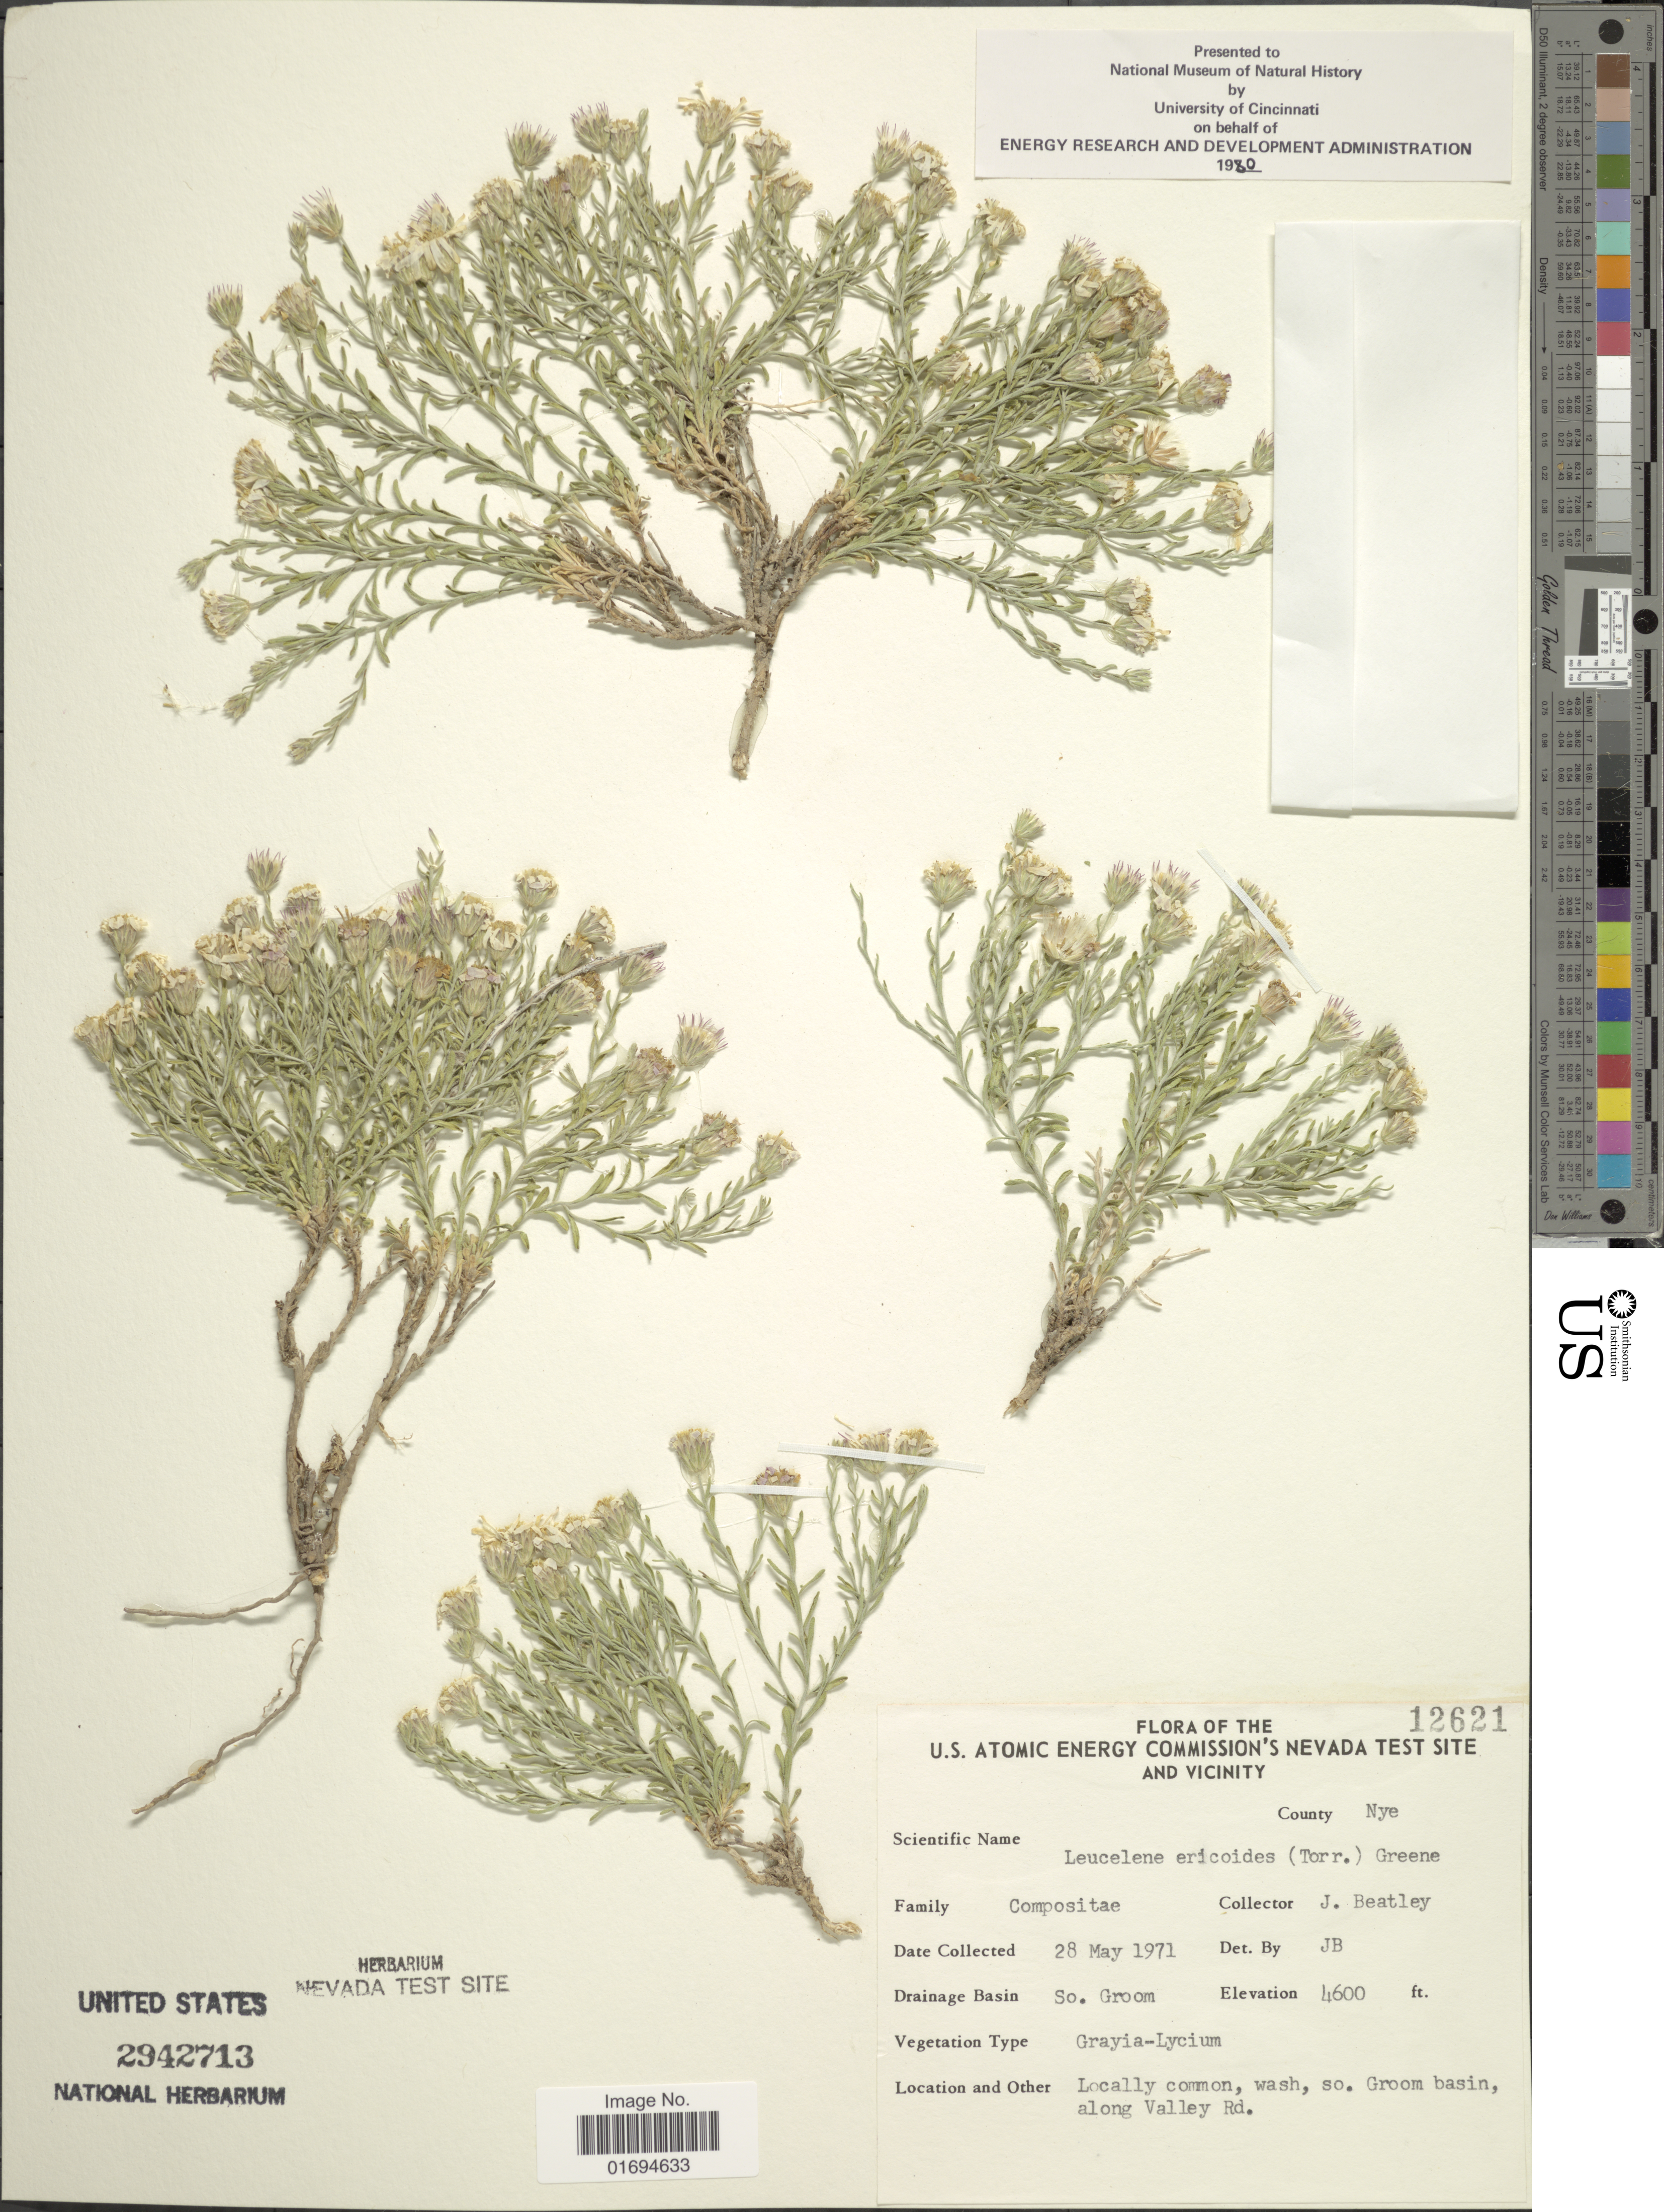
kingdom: Plantae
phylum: Tracheophyta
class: Magnoliopsida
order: Asterales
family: Asteraceae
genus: Chaetopappa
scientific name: Chaetopappa ericoides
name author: (Torr.) G.L. Nesom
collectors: J. C. Beatley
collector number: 12621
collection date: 1971-05-28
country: United States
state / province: Nevada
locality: U.S. Atomic Energy Commission's Nevada Test site and vicinity, County Nye, Drainage Basin: So. Groom. So. Groom basin, along Valley Rd.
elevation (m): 1402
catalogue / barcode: US 2942713